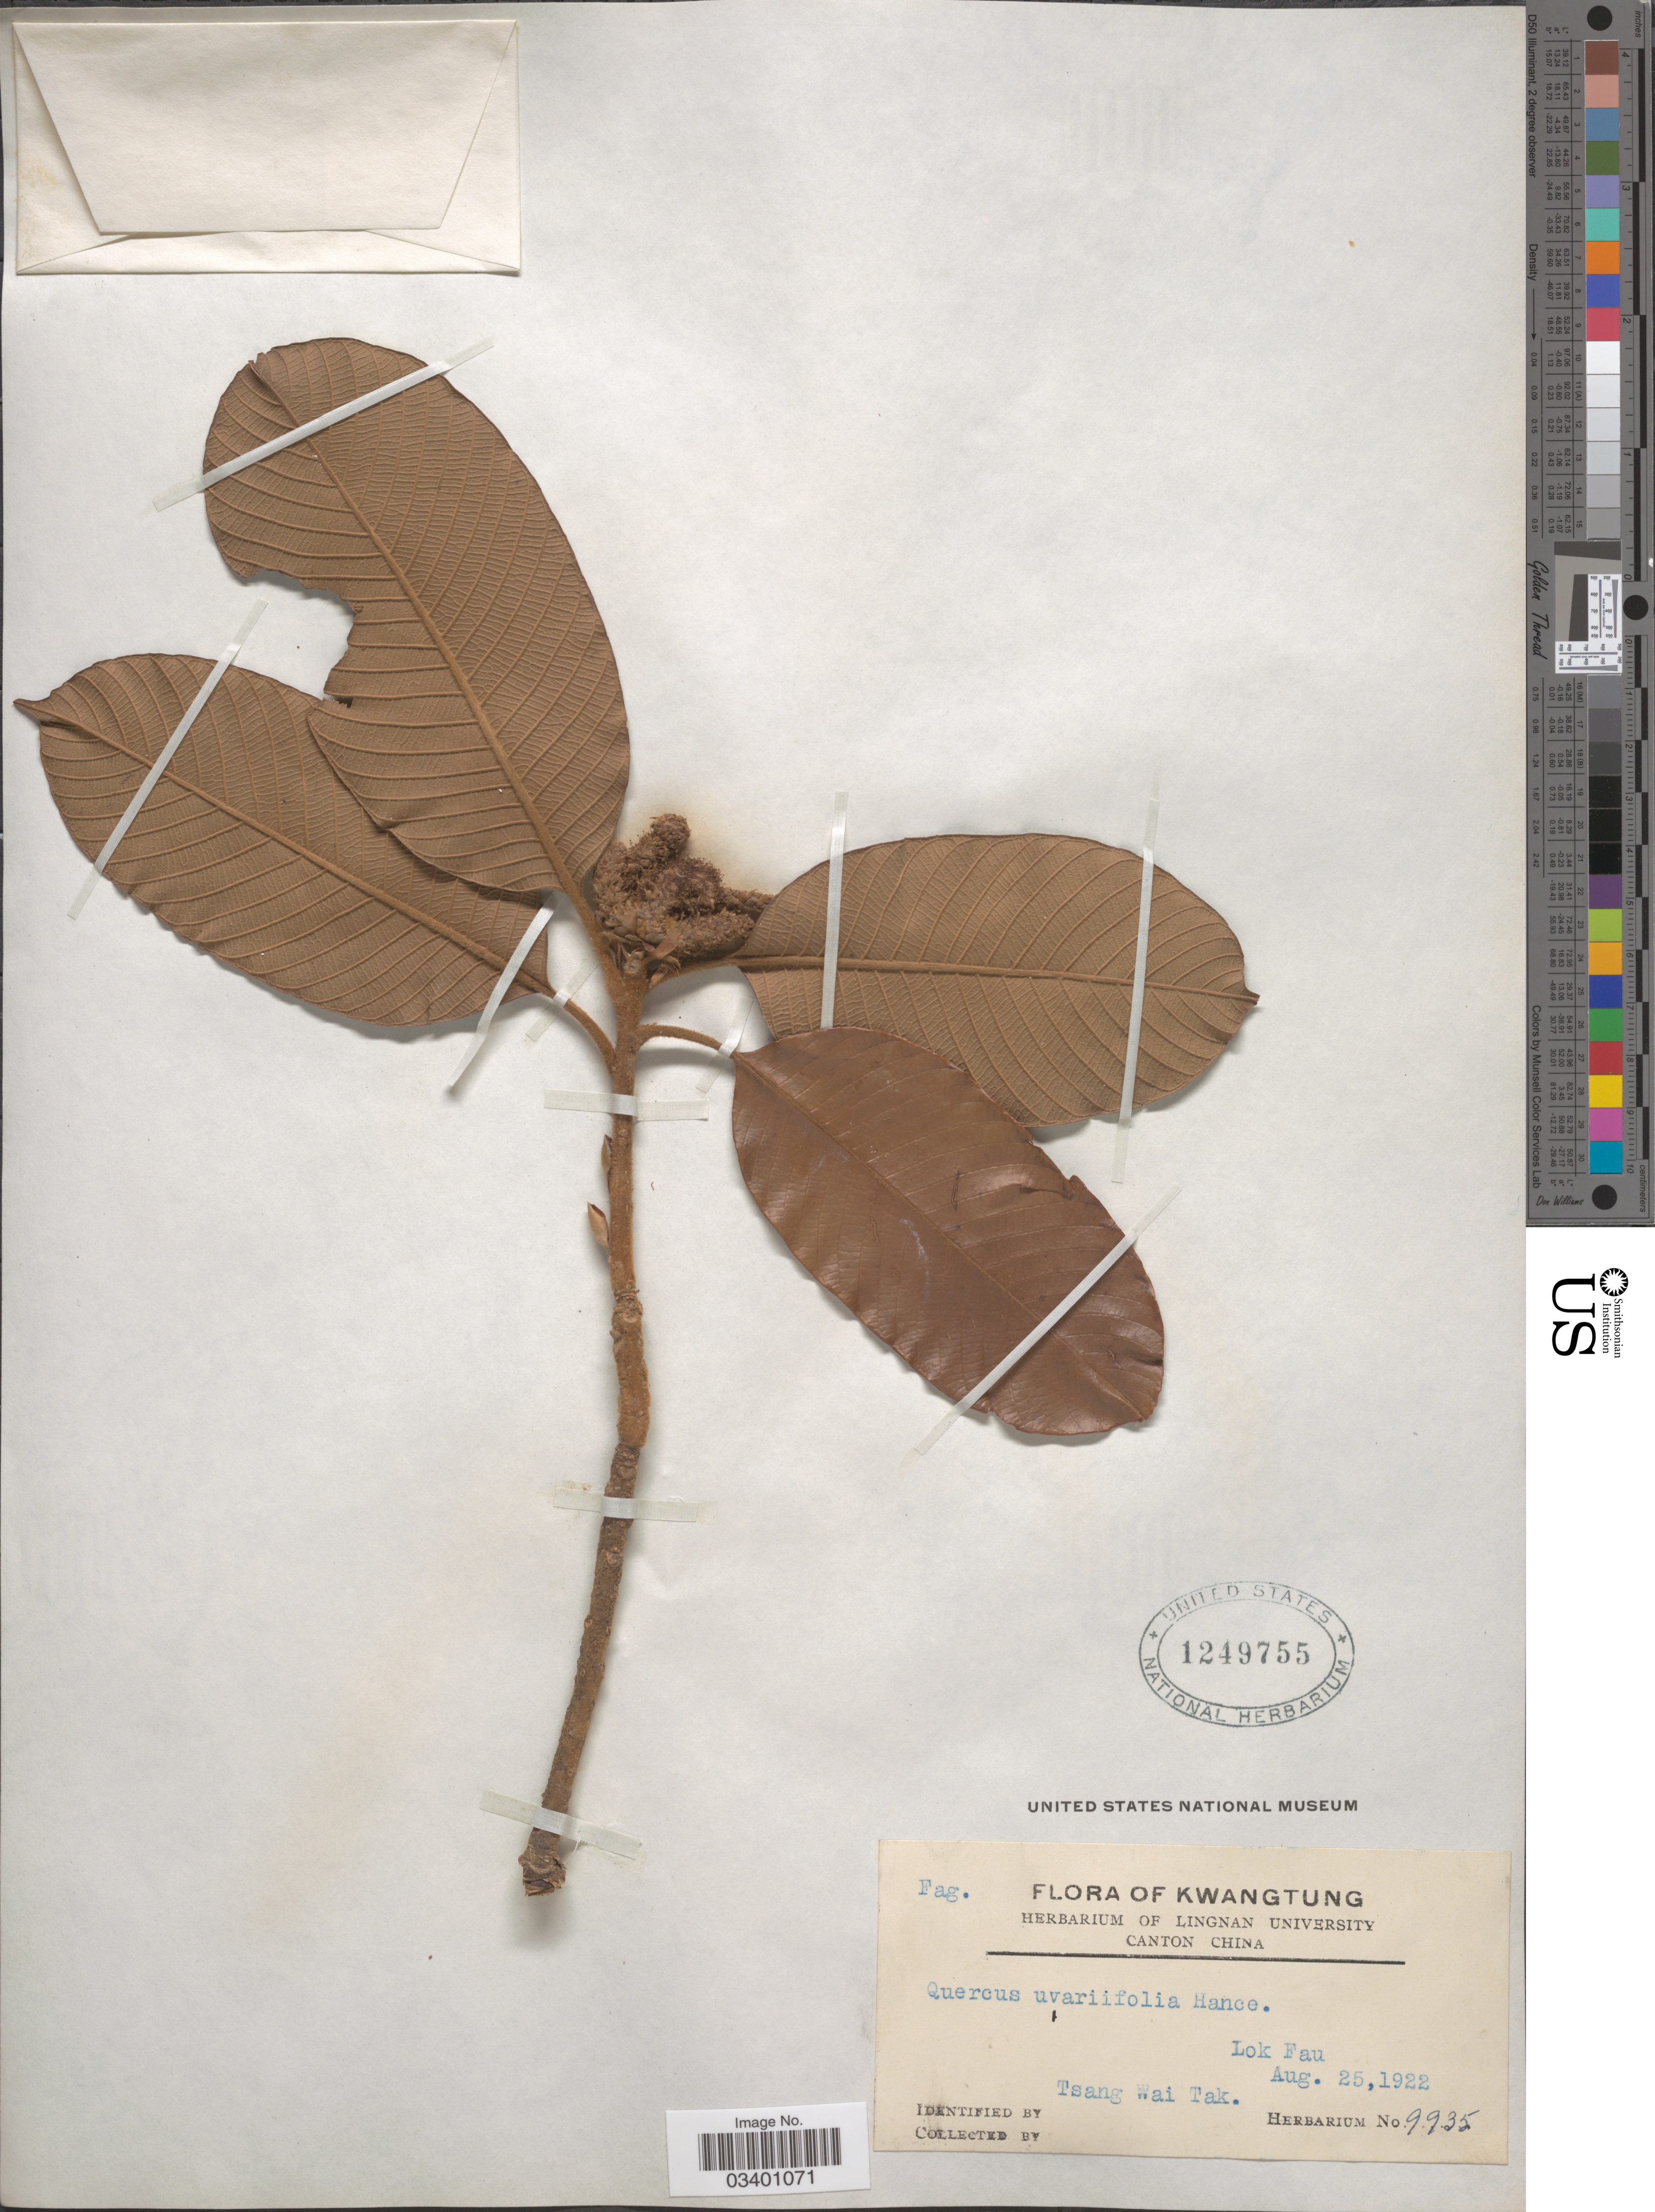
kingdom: Plantae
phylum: Tracheophyta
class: Magnoliopsida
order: Fagales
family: Fagaceae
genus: Lithocarpus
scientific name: Lithocarpus uvariifolius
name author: (Hance) Rehder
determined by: Strong, Mark T., (BOT), Smithsonian Institution - National Museum of Natural History (UNITED STATES)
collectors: W. T. Tsang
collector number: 9935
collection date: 1922-08-25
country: China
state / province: Guangdong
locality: Kwangtung. Lok Fau.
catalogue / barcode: US 1249755